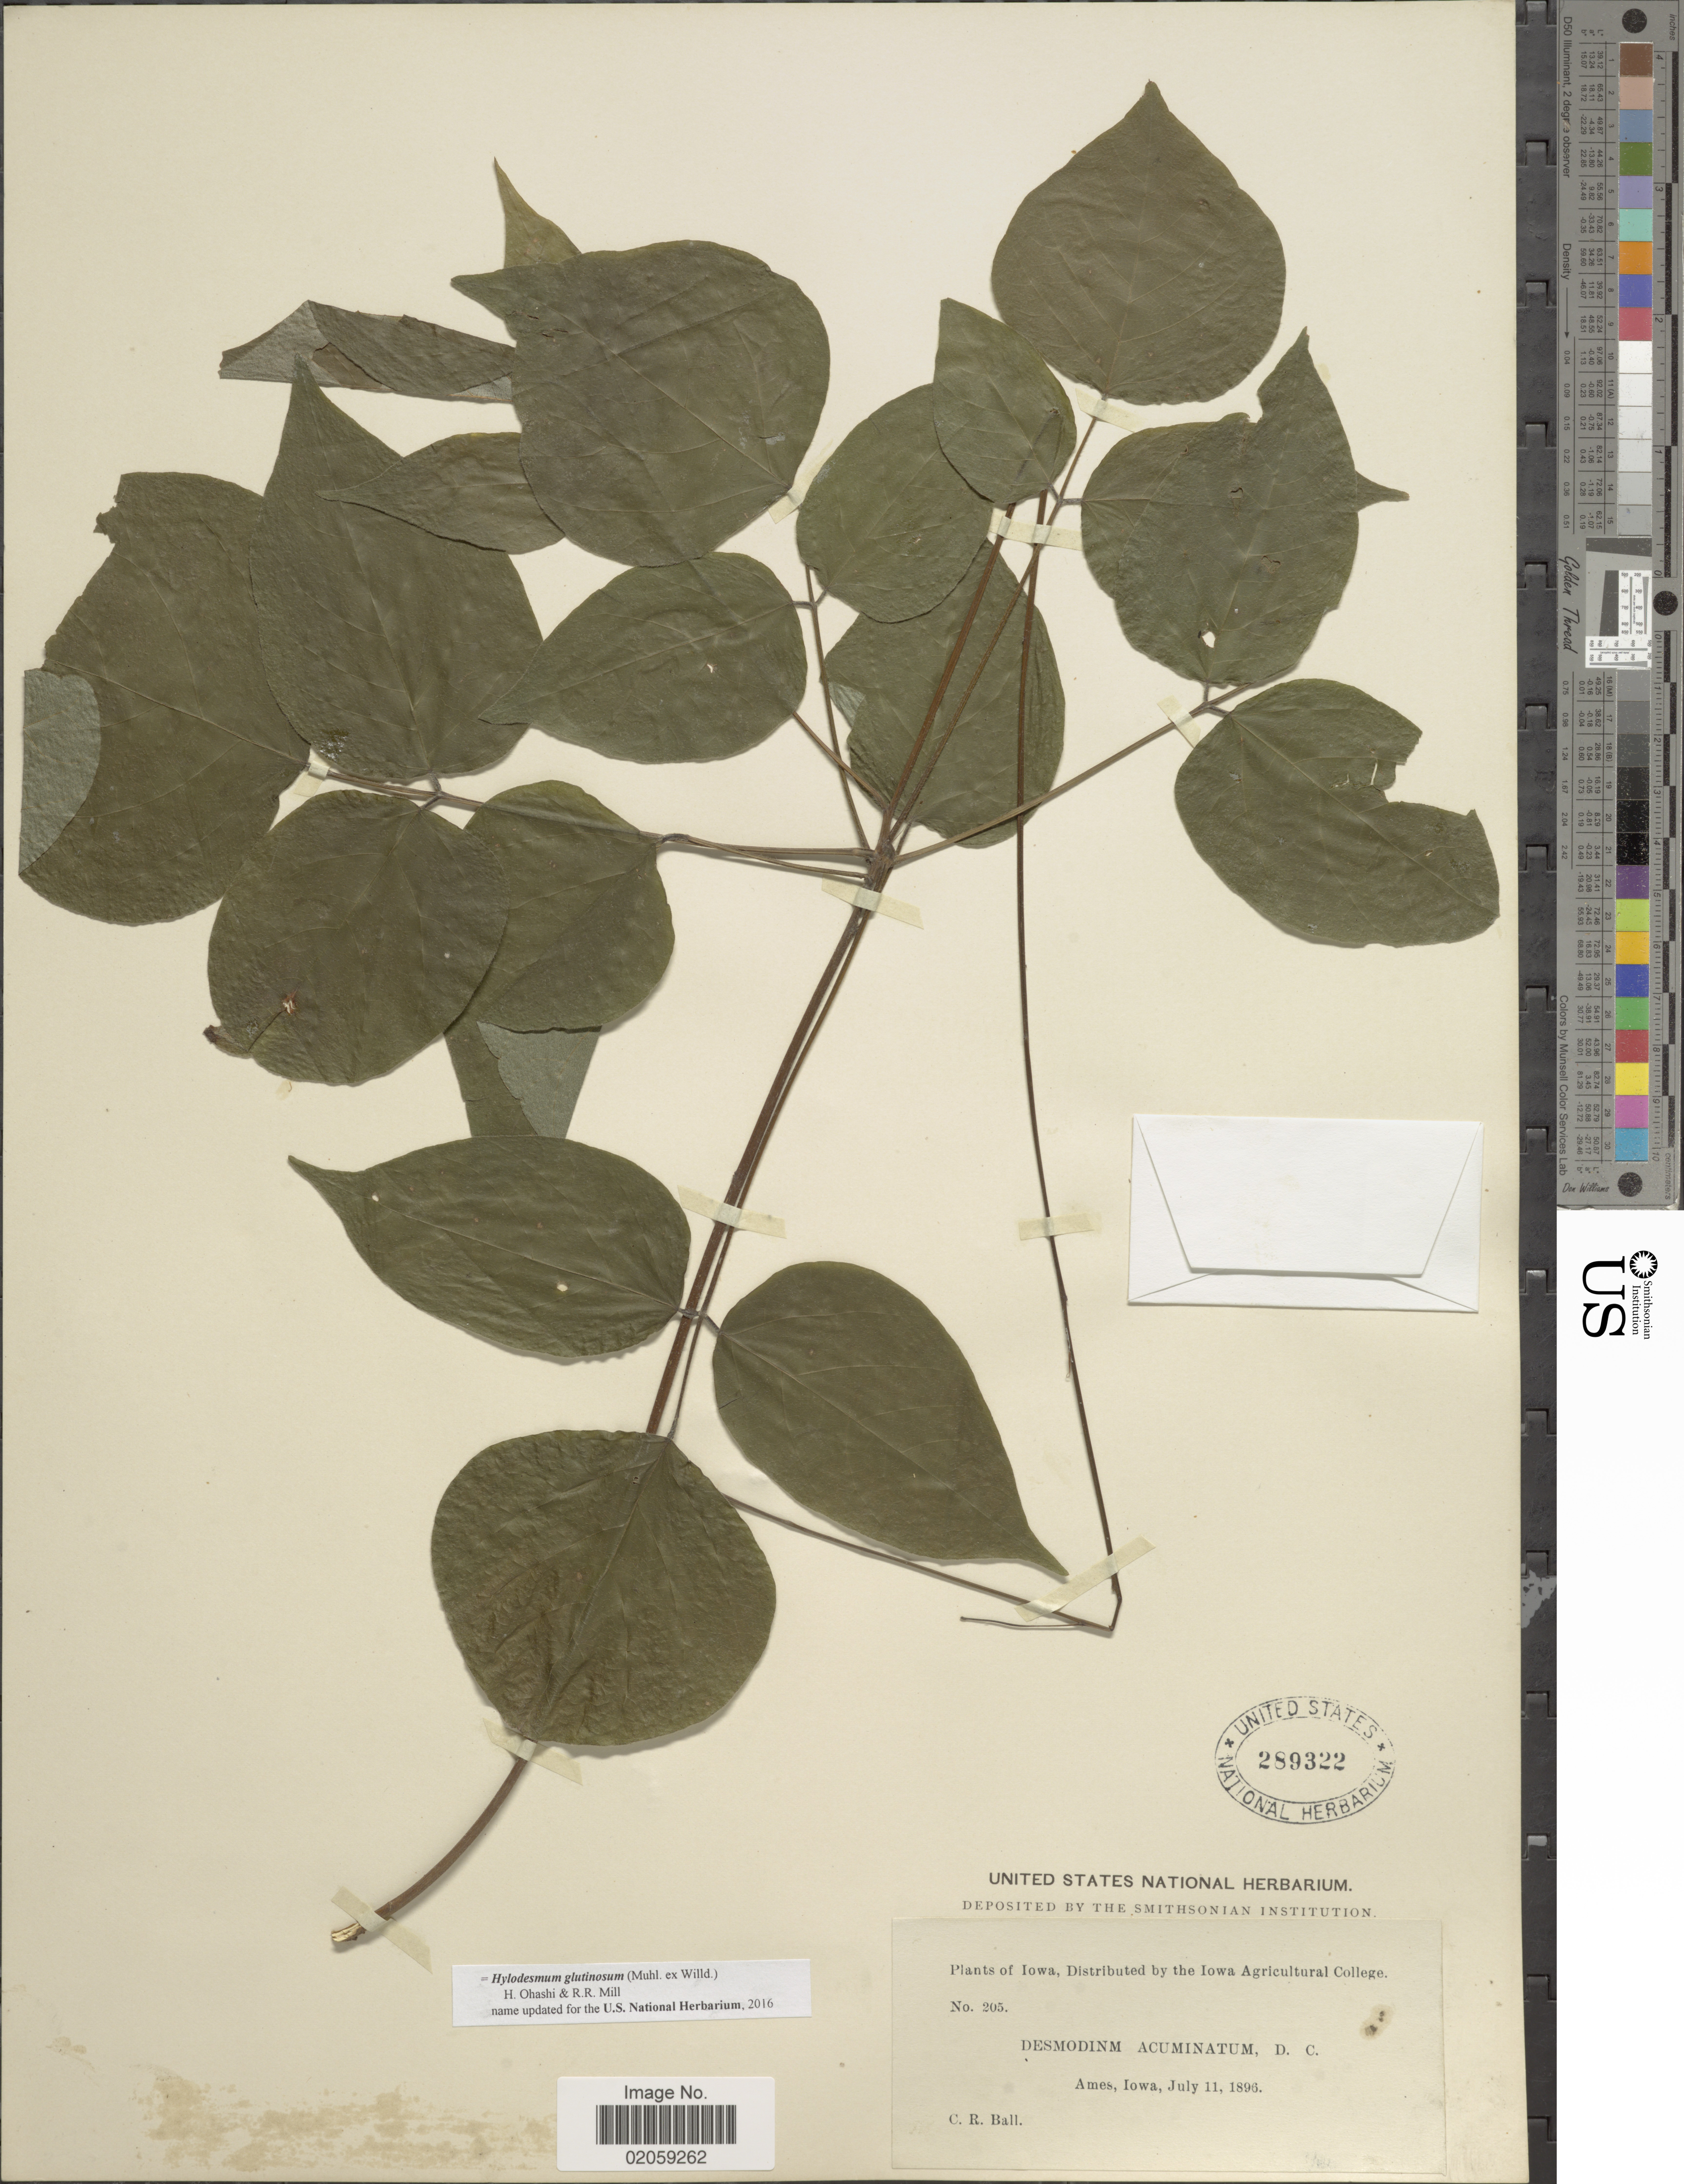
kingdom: Plantae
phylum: Tracheophyta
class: Magnoliopsida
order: Fabales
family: Fabaceae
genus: Hylodesmum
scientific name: Hylodesmum glutinosum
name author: (Muhl. ex Willd.) H. Ohashi & R.R. Mill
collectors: C. R. Ball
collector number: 205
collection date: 1896-07-11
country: United States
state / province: Iowa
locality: Ames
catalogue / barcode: US 289322